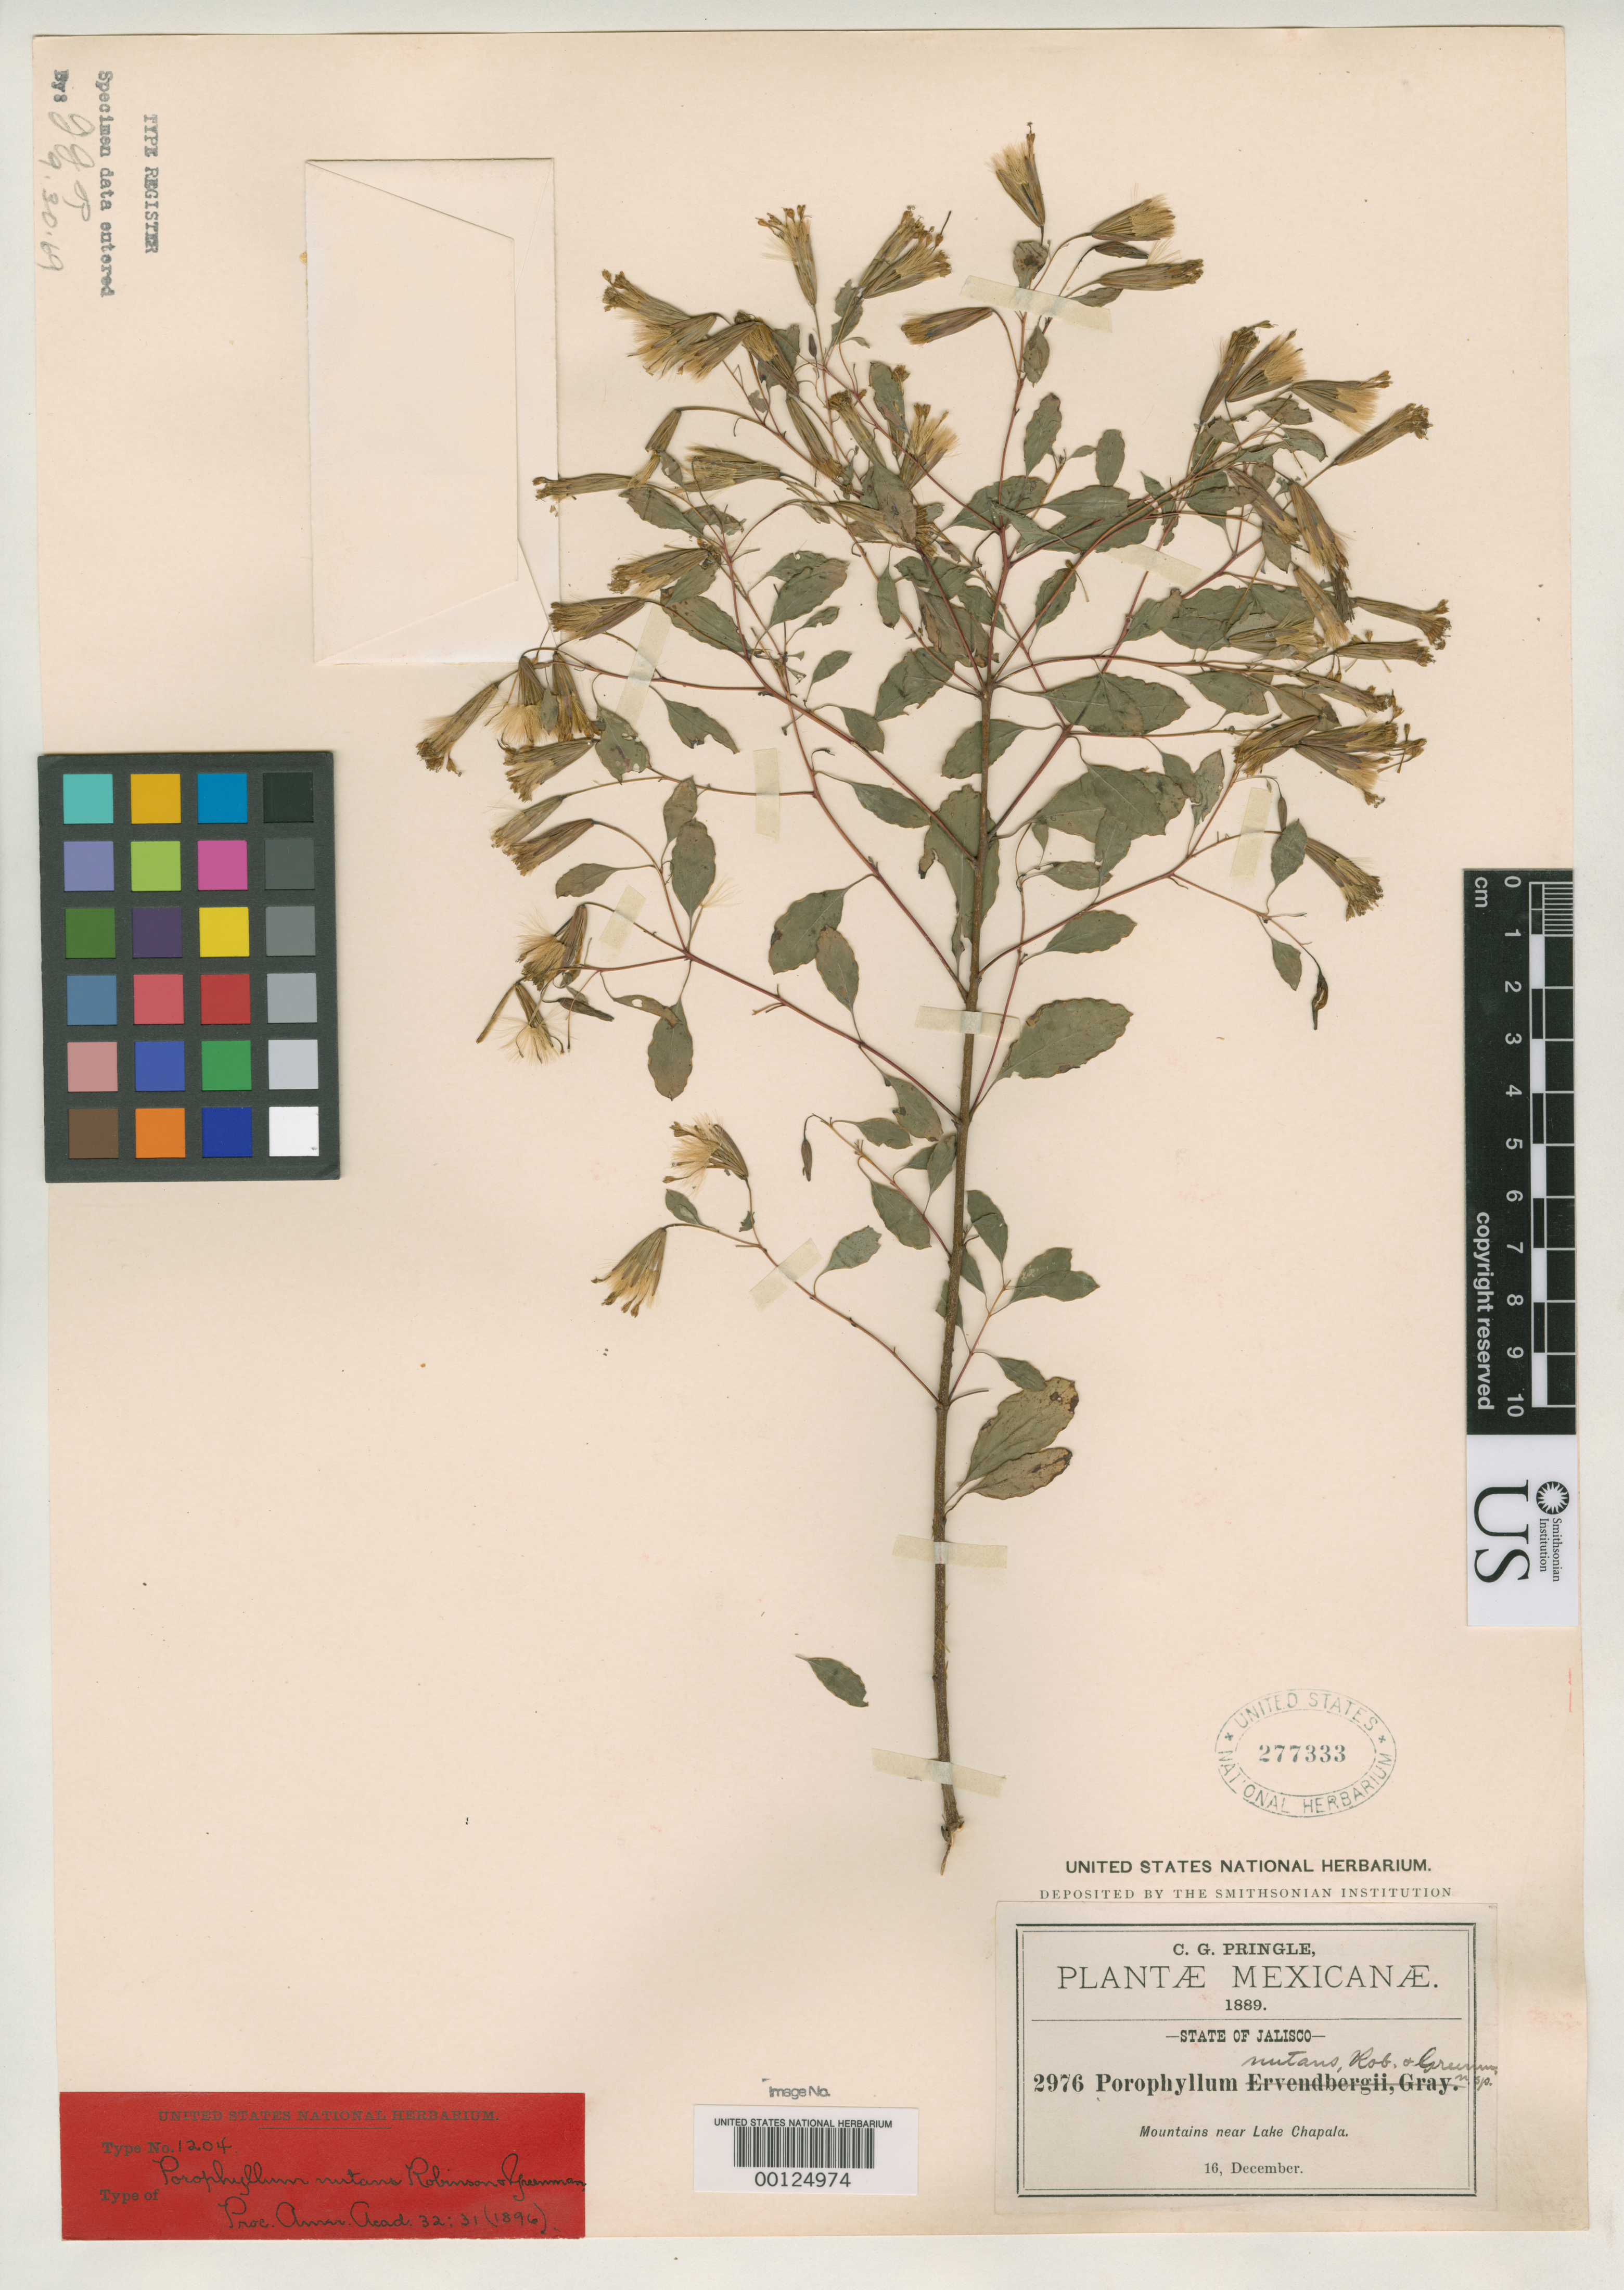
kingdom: Plantae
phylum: Tracheophyta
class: Magnoliopsida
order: Asterales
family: Asteraceae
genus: Porophyllum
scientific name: Porophyllum nutans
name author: B.L. Rob. & Greenm.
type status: Isosyntype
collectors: C. G. Pringle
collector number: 2976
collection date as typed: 16 Dec 1889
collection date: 1889-12-16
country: Mexico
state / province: Jalisco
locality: Lake Chapala.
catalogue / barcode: US 277333